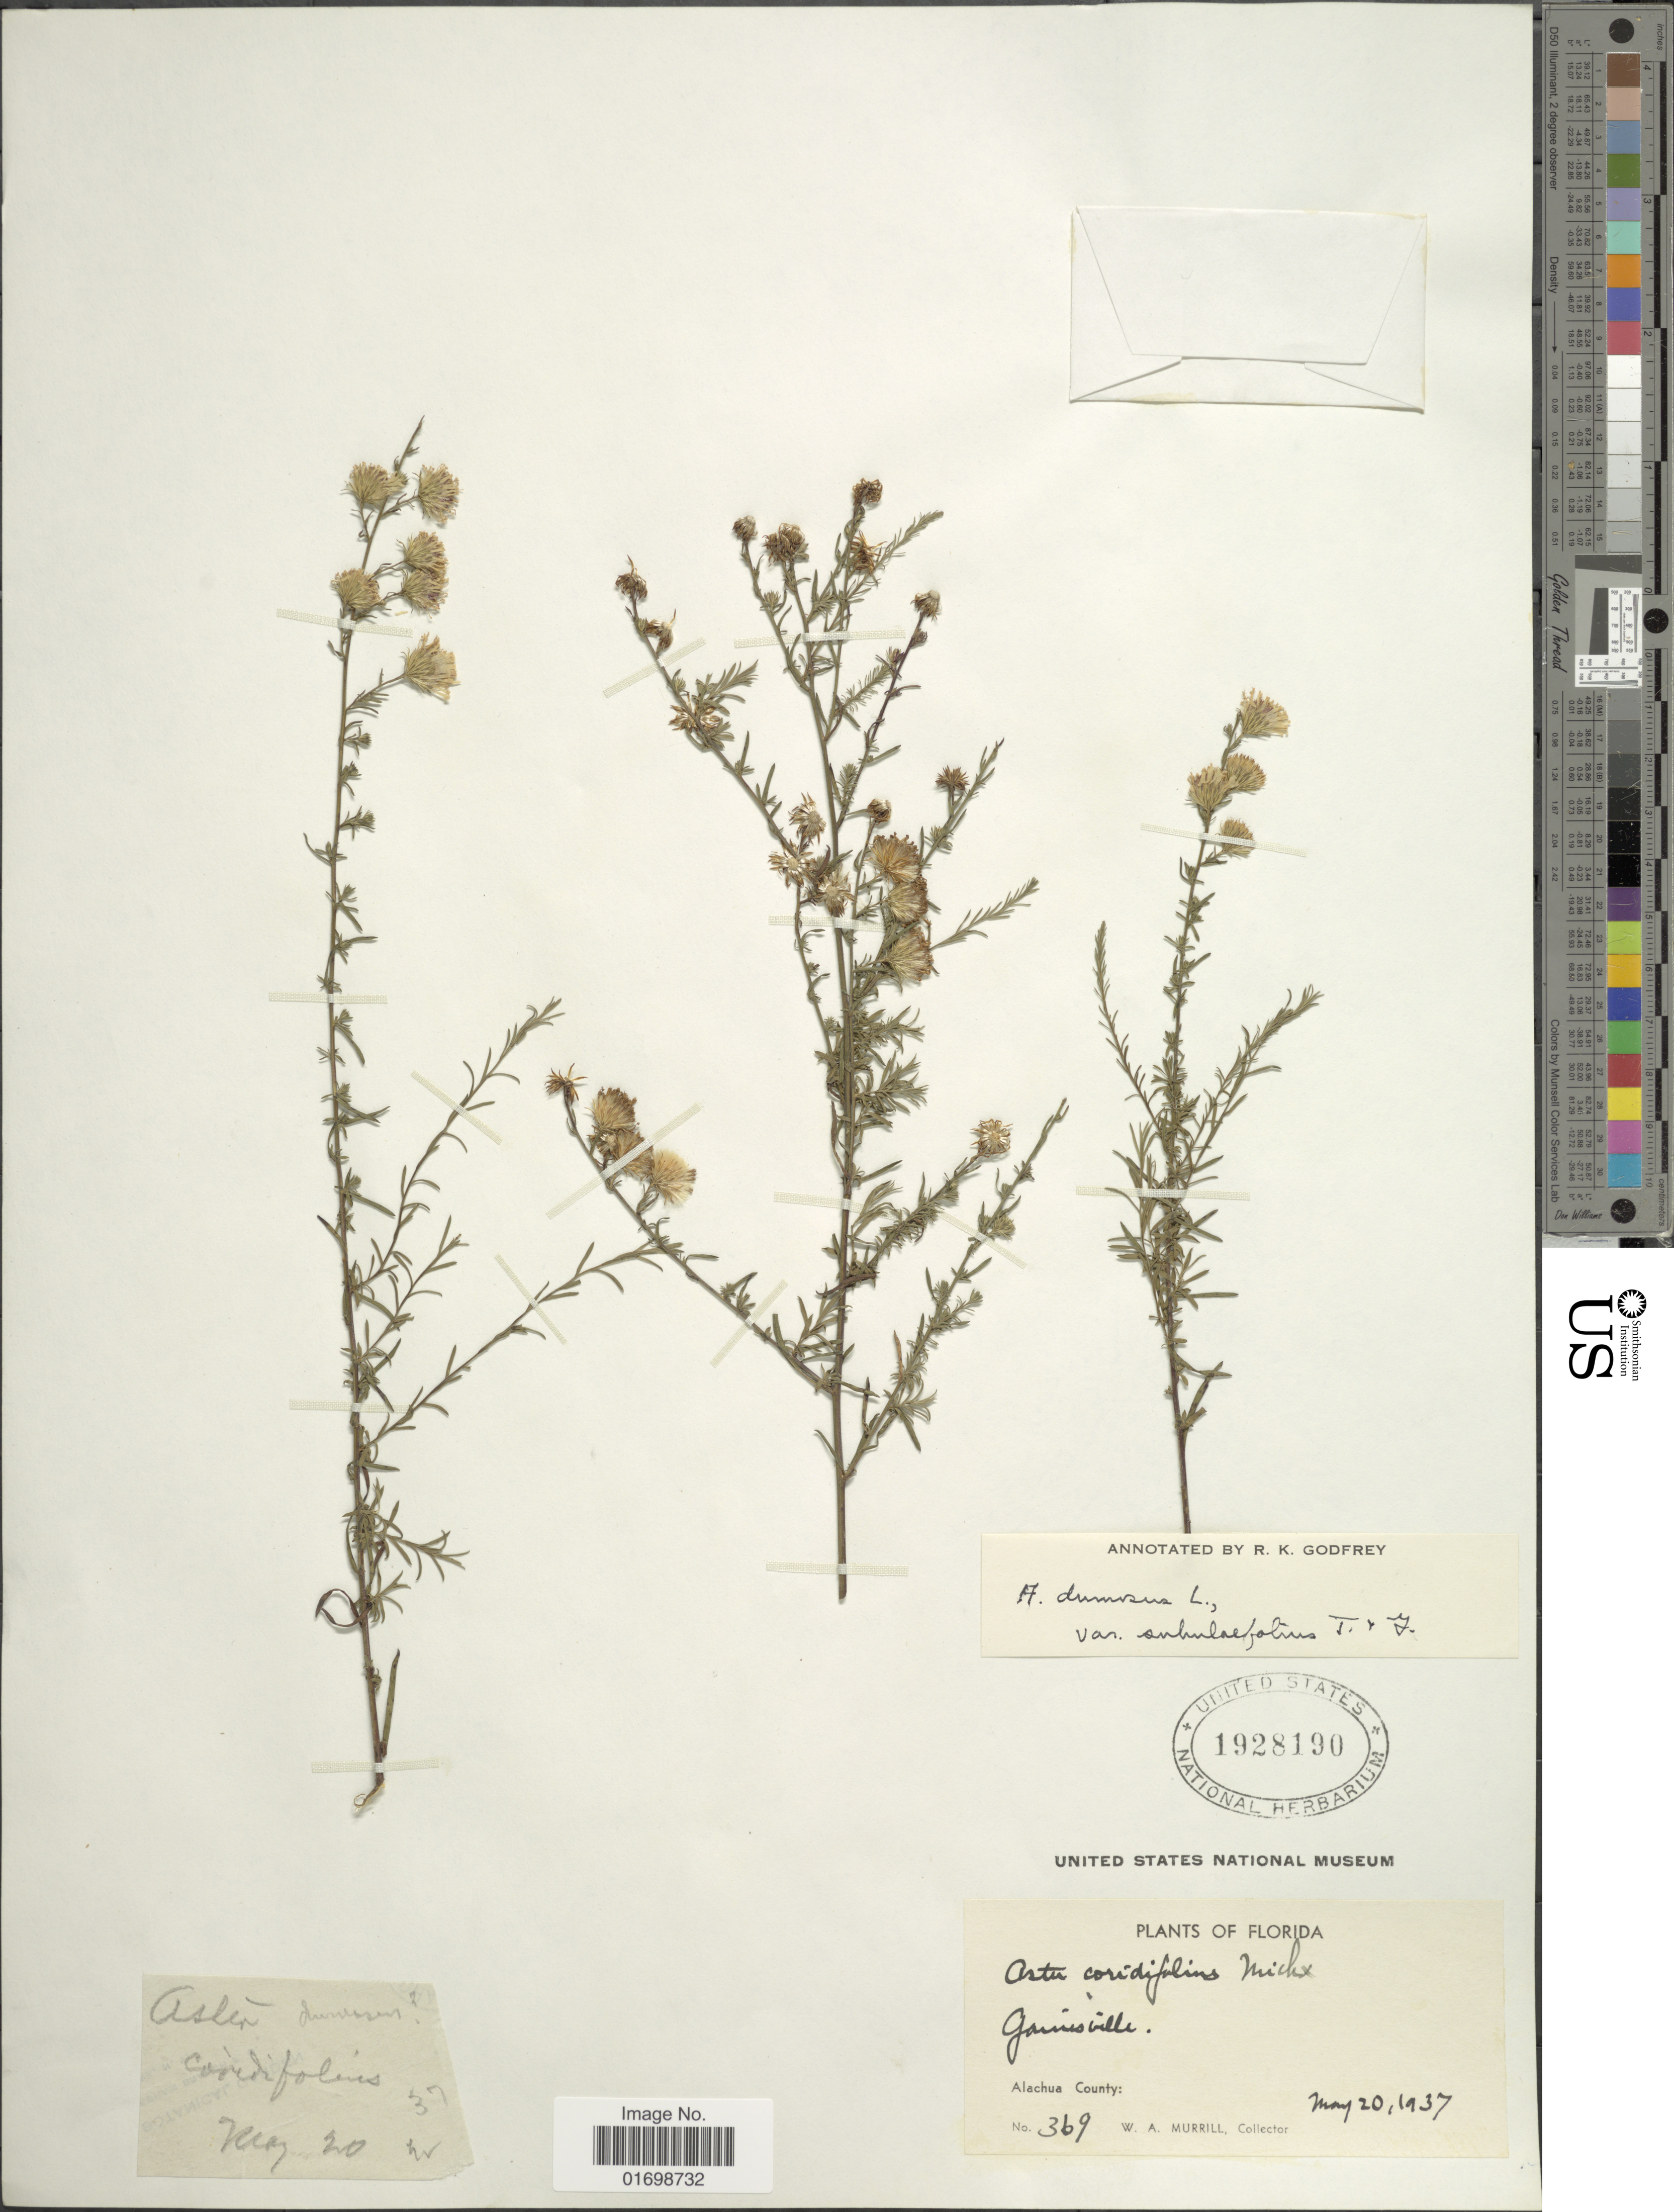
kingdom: Plantae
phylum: Tracheophyta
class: Magnoliopsida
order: Asterales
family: Asteraceae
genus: Symphyotrichum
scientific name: Symphyotrichum dumosum var. subulifolium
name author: (Torr. & A. Gray) G.L. Nesom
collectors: W. A. Murrill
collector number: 369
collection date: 1937-05-20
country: United States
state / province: Florida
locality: Alachua County, Gainesville.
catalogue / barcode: US 1928190